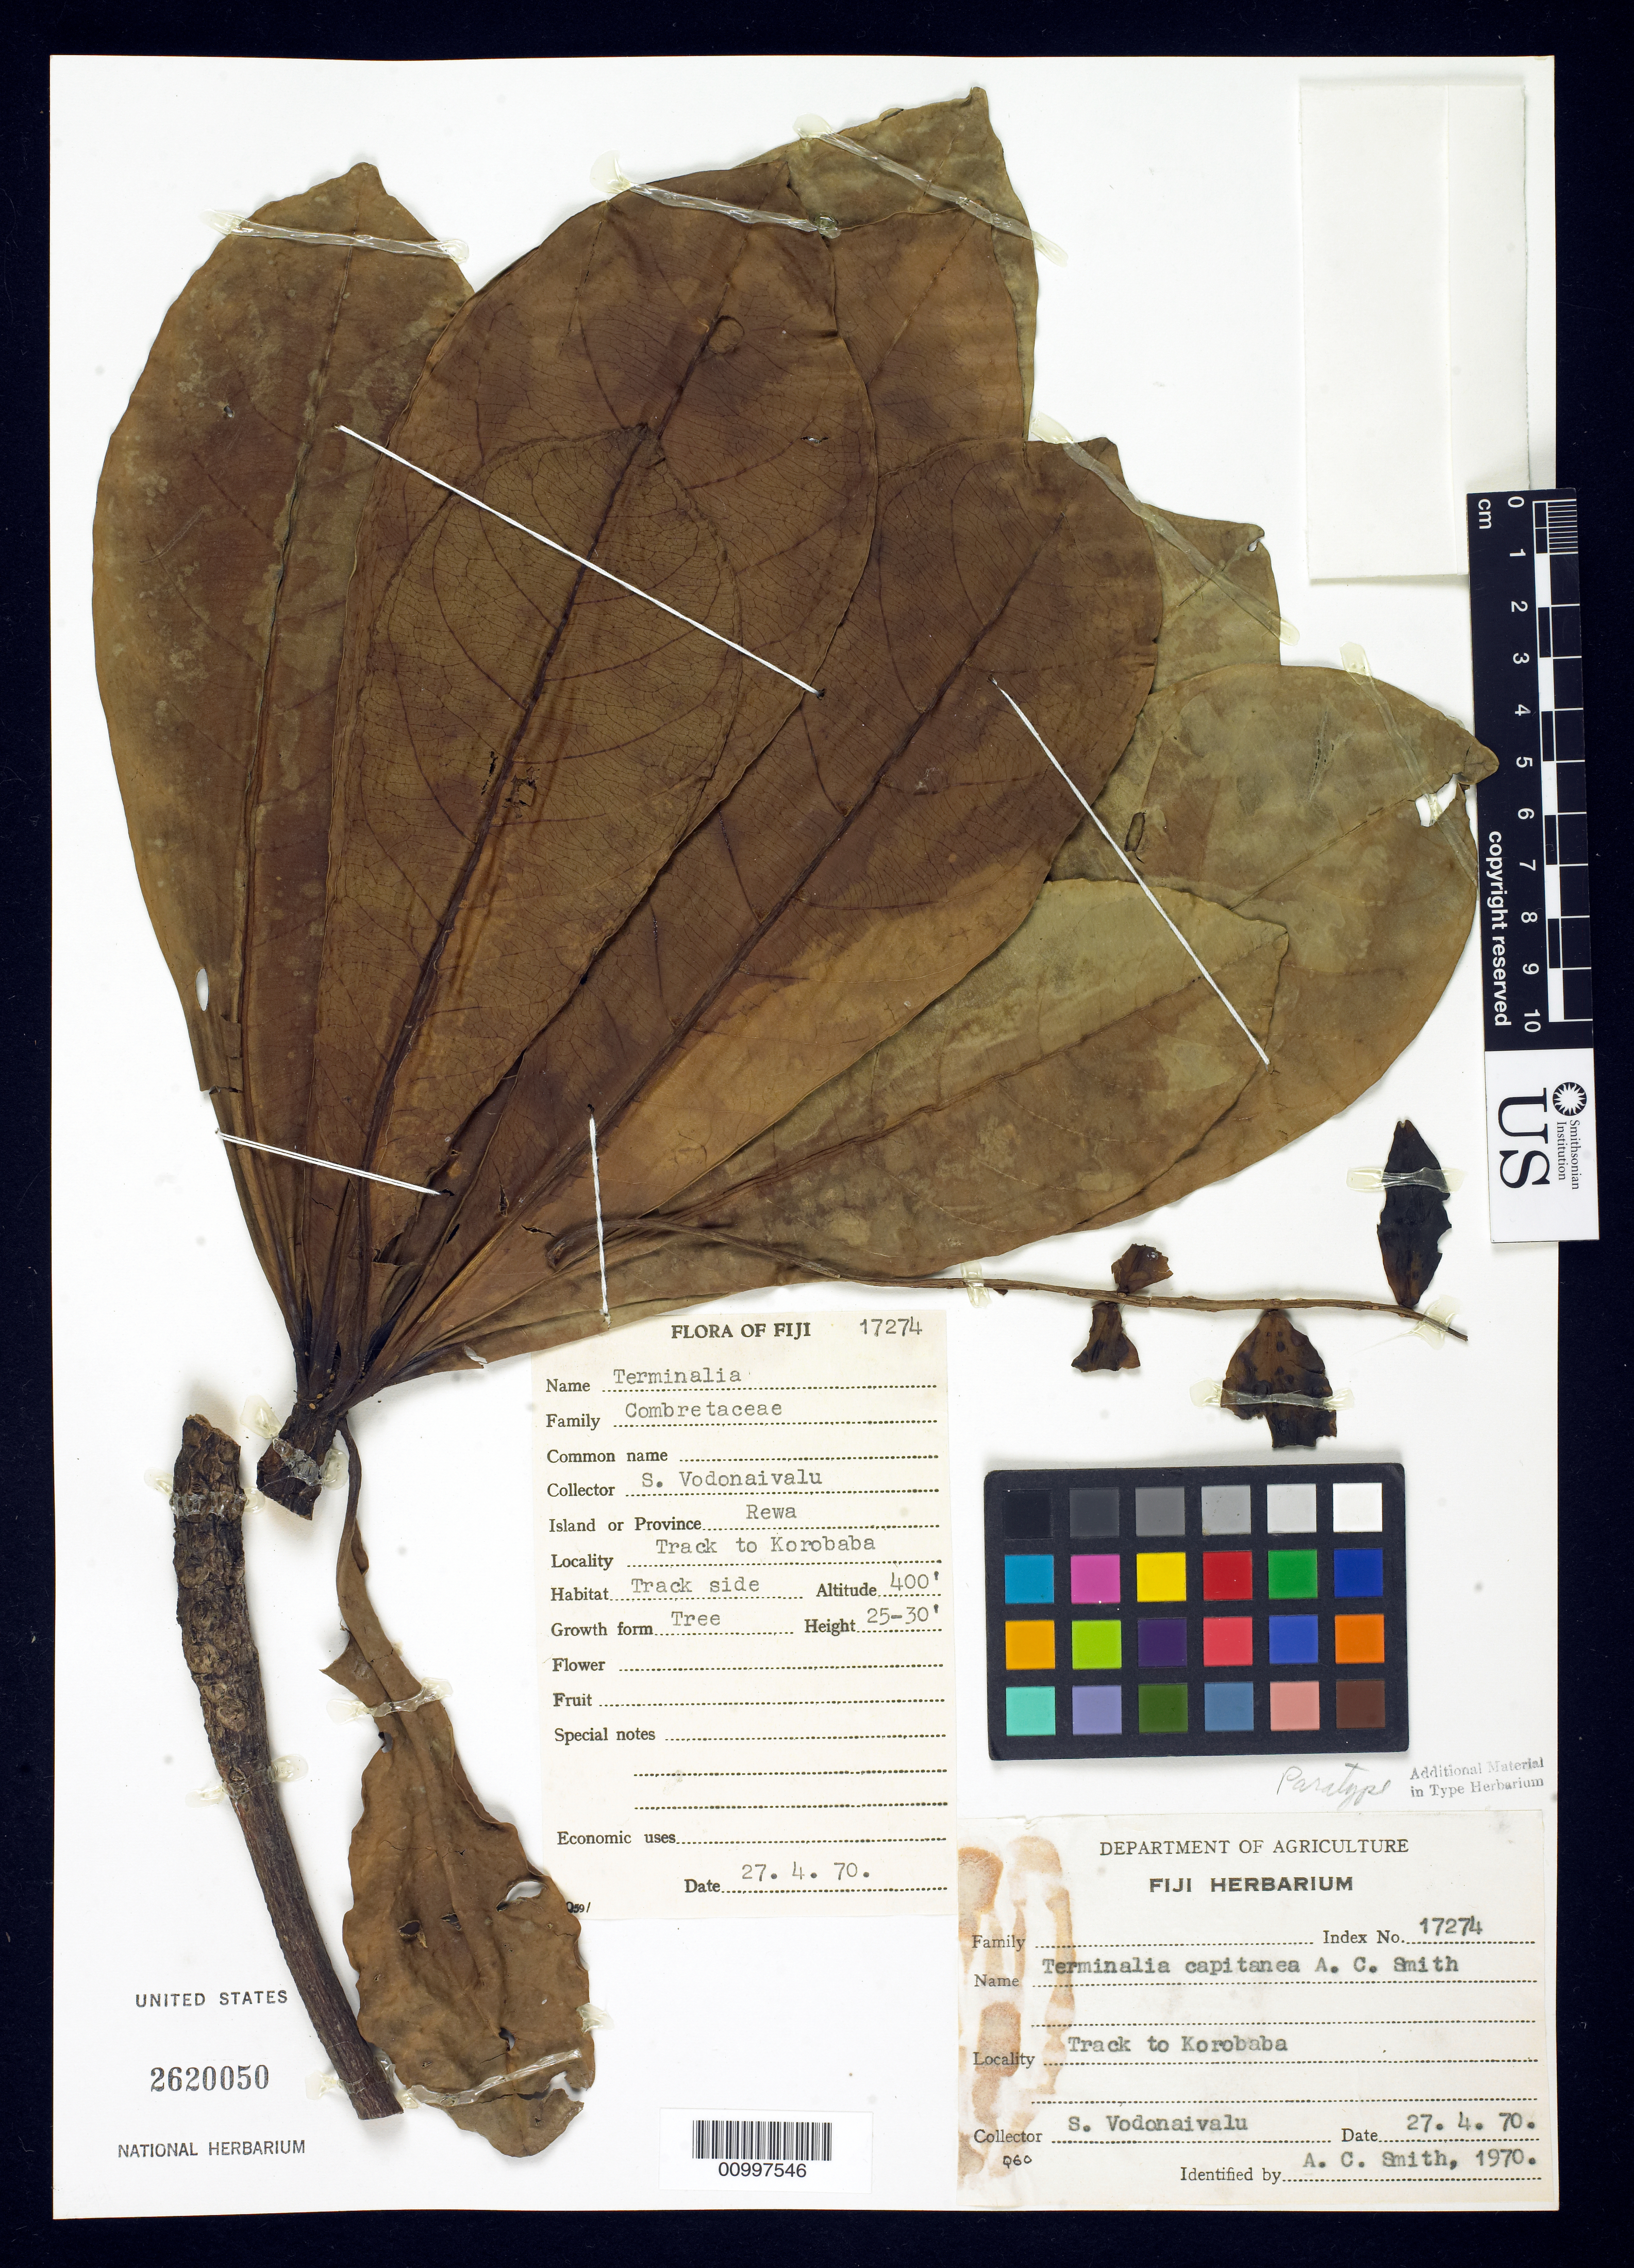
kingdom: Plantae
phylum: Tracheophyta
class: Magnoliopsida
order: Myrtales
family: Combretaceae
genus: Terminalia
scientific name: Terminalia capitanea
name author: A.C. Sm.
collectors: S. Vodonaivalu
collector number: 17274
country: Fiji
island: Rewa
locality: Track to Korobaba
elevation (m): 122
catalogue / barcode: US 2620050